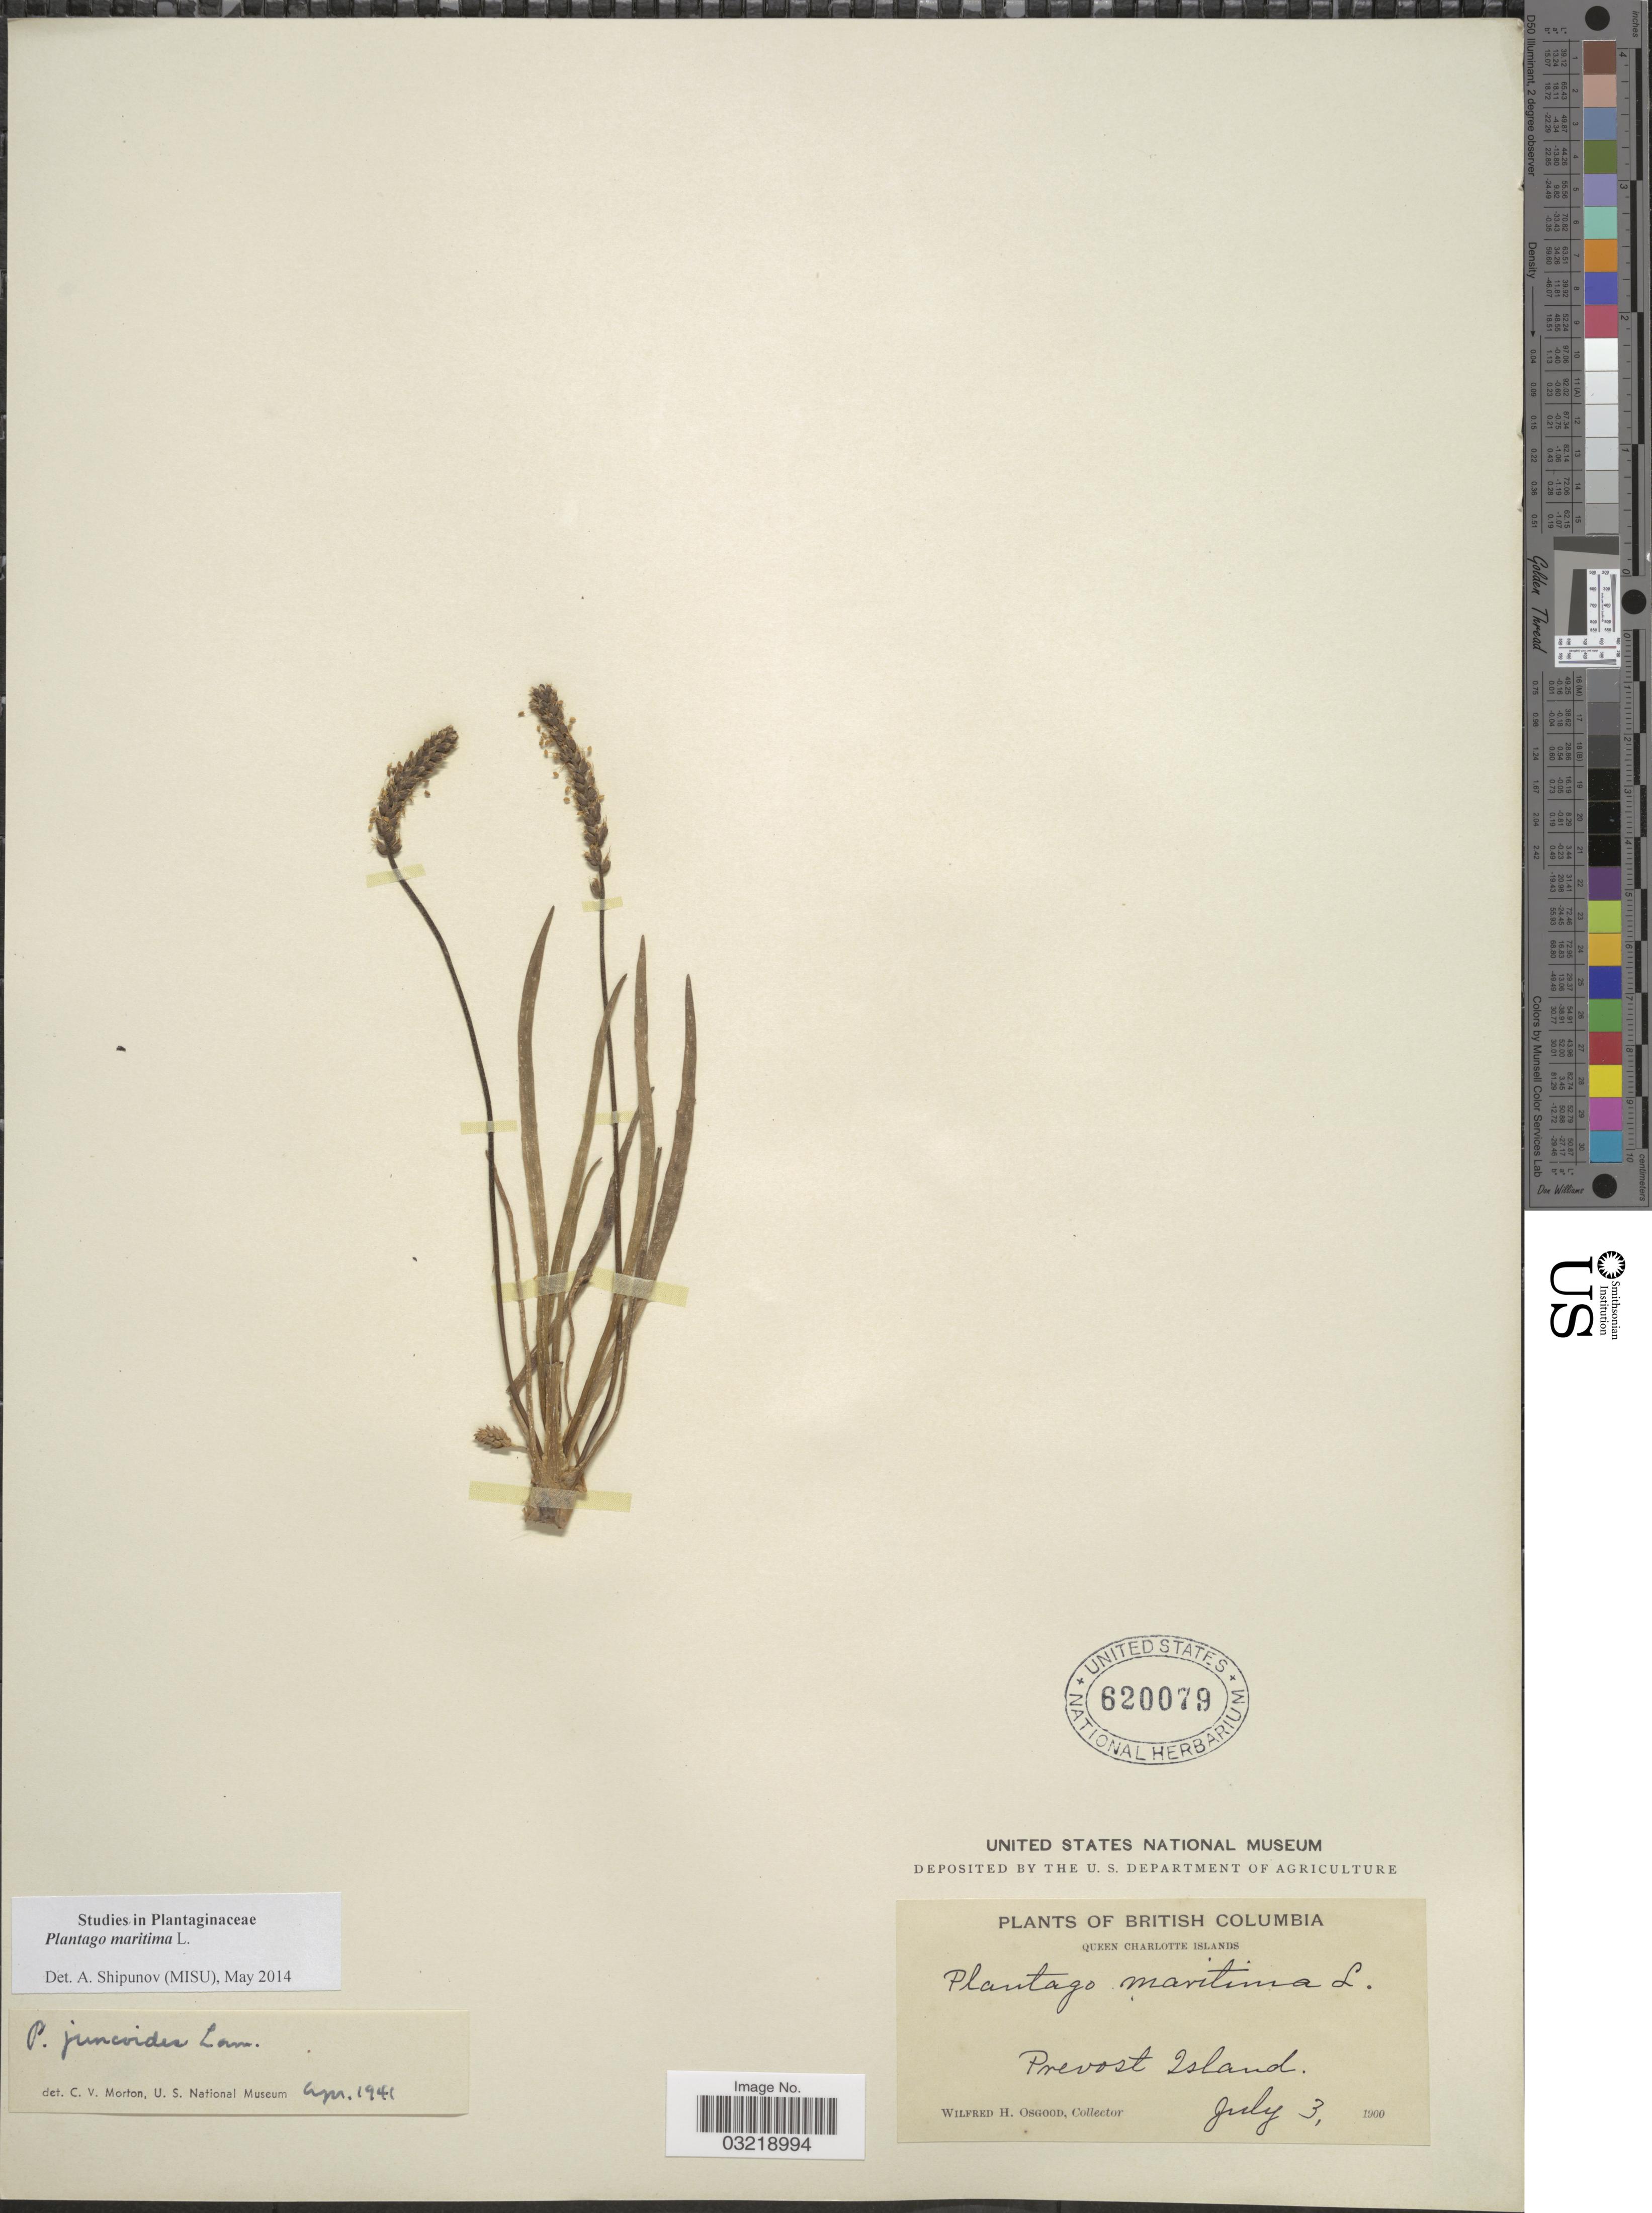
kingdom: Plantae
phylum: Tracheophyta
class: Magnoliopsida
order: Lamiales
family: Plantaginaceae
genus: Plantago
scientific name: Plantago maritima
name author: L.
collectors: W. Osgood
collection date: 1900-07-03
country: Canada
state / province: British Columbia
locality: Queen Charlotte Islands. Prevost Island.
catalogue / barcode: US 620079